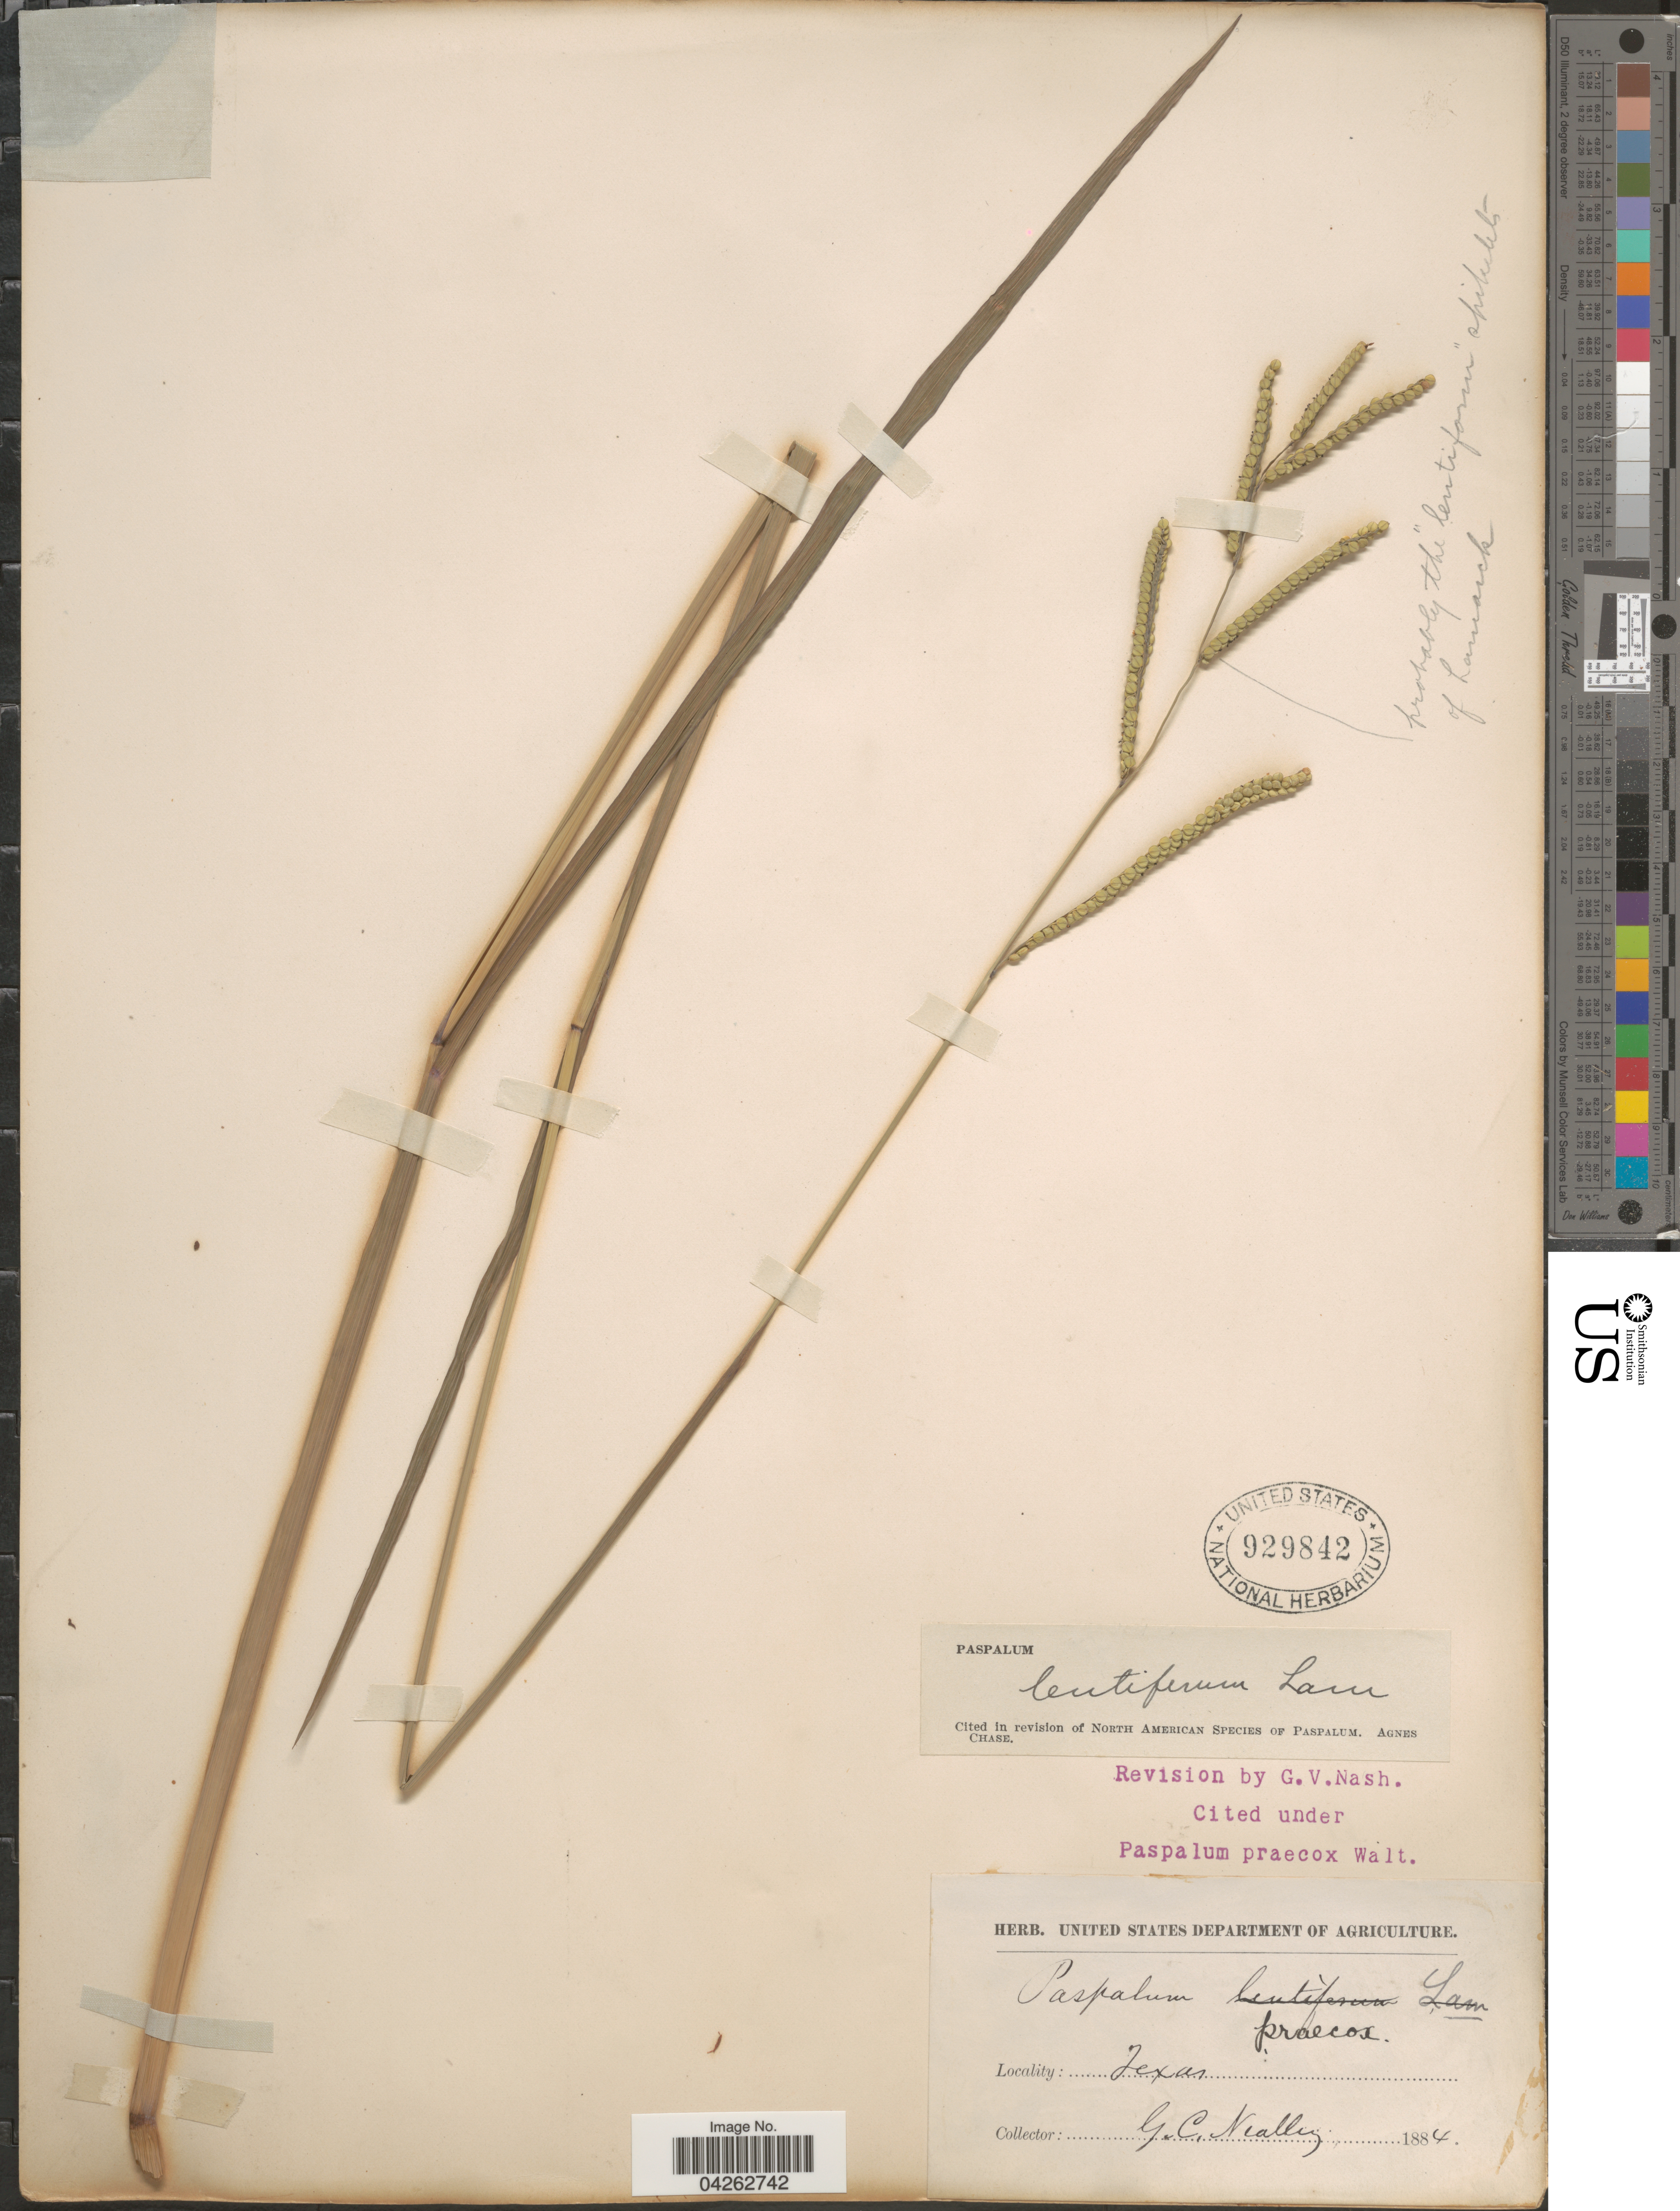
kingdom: Plantae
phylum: Tracheophyta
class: Liliopsida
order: Poales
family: Poaceae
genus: Paspalum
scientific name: Paspalum lentiferum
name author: Lam.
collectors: G. C. Nealley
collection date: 1884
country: United States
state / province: Texas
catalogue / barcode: US 929842